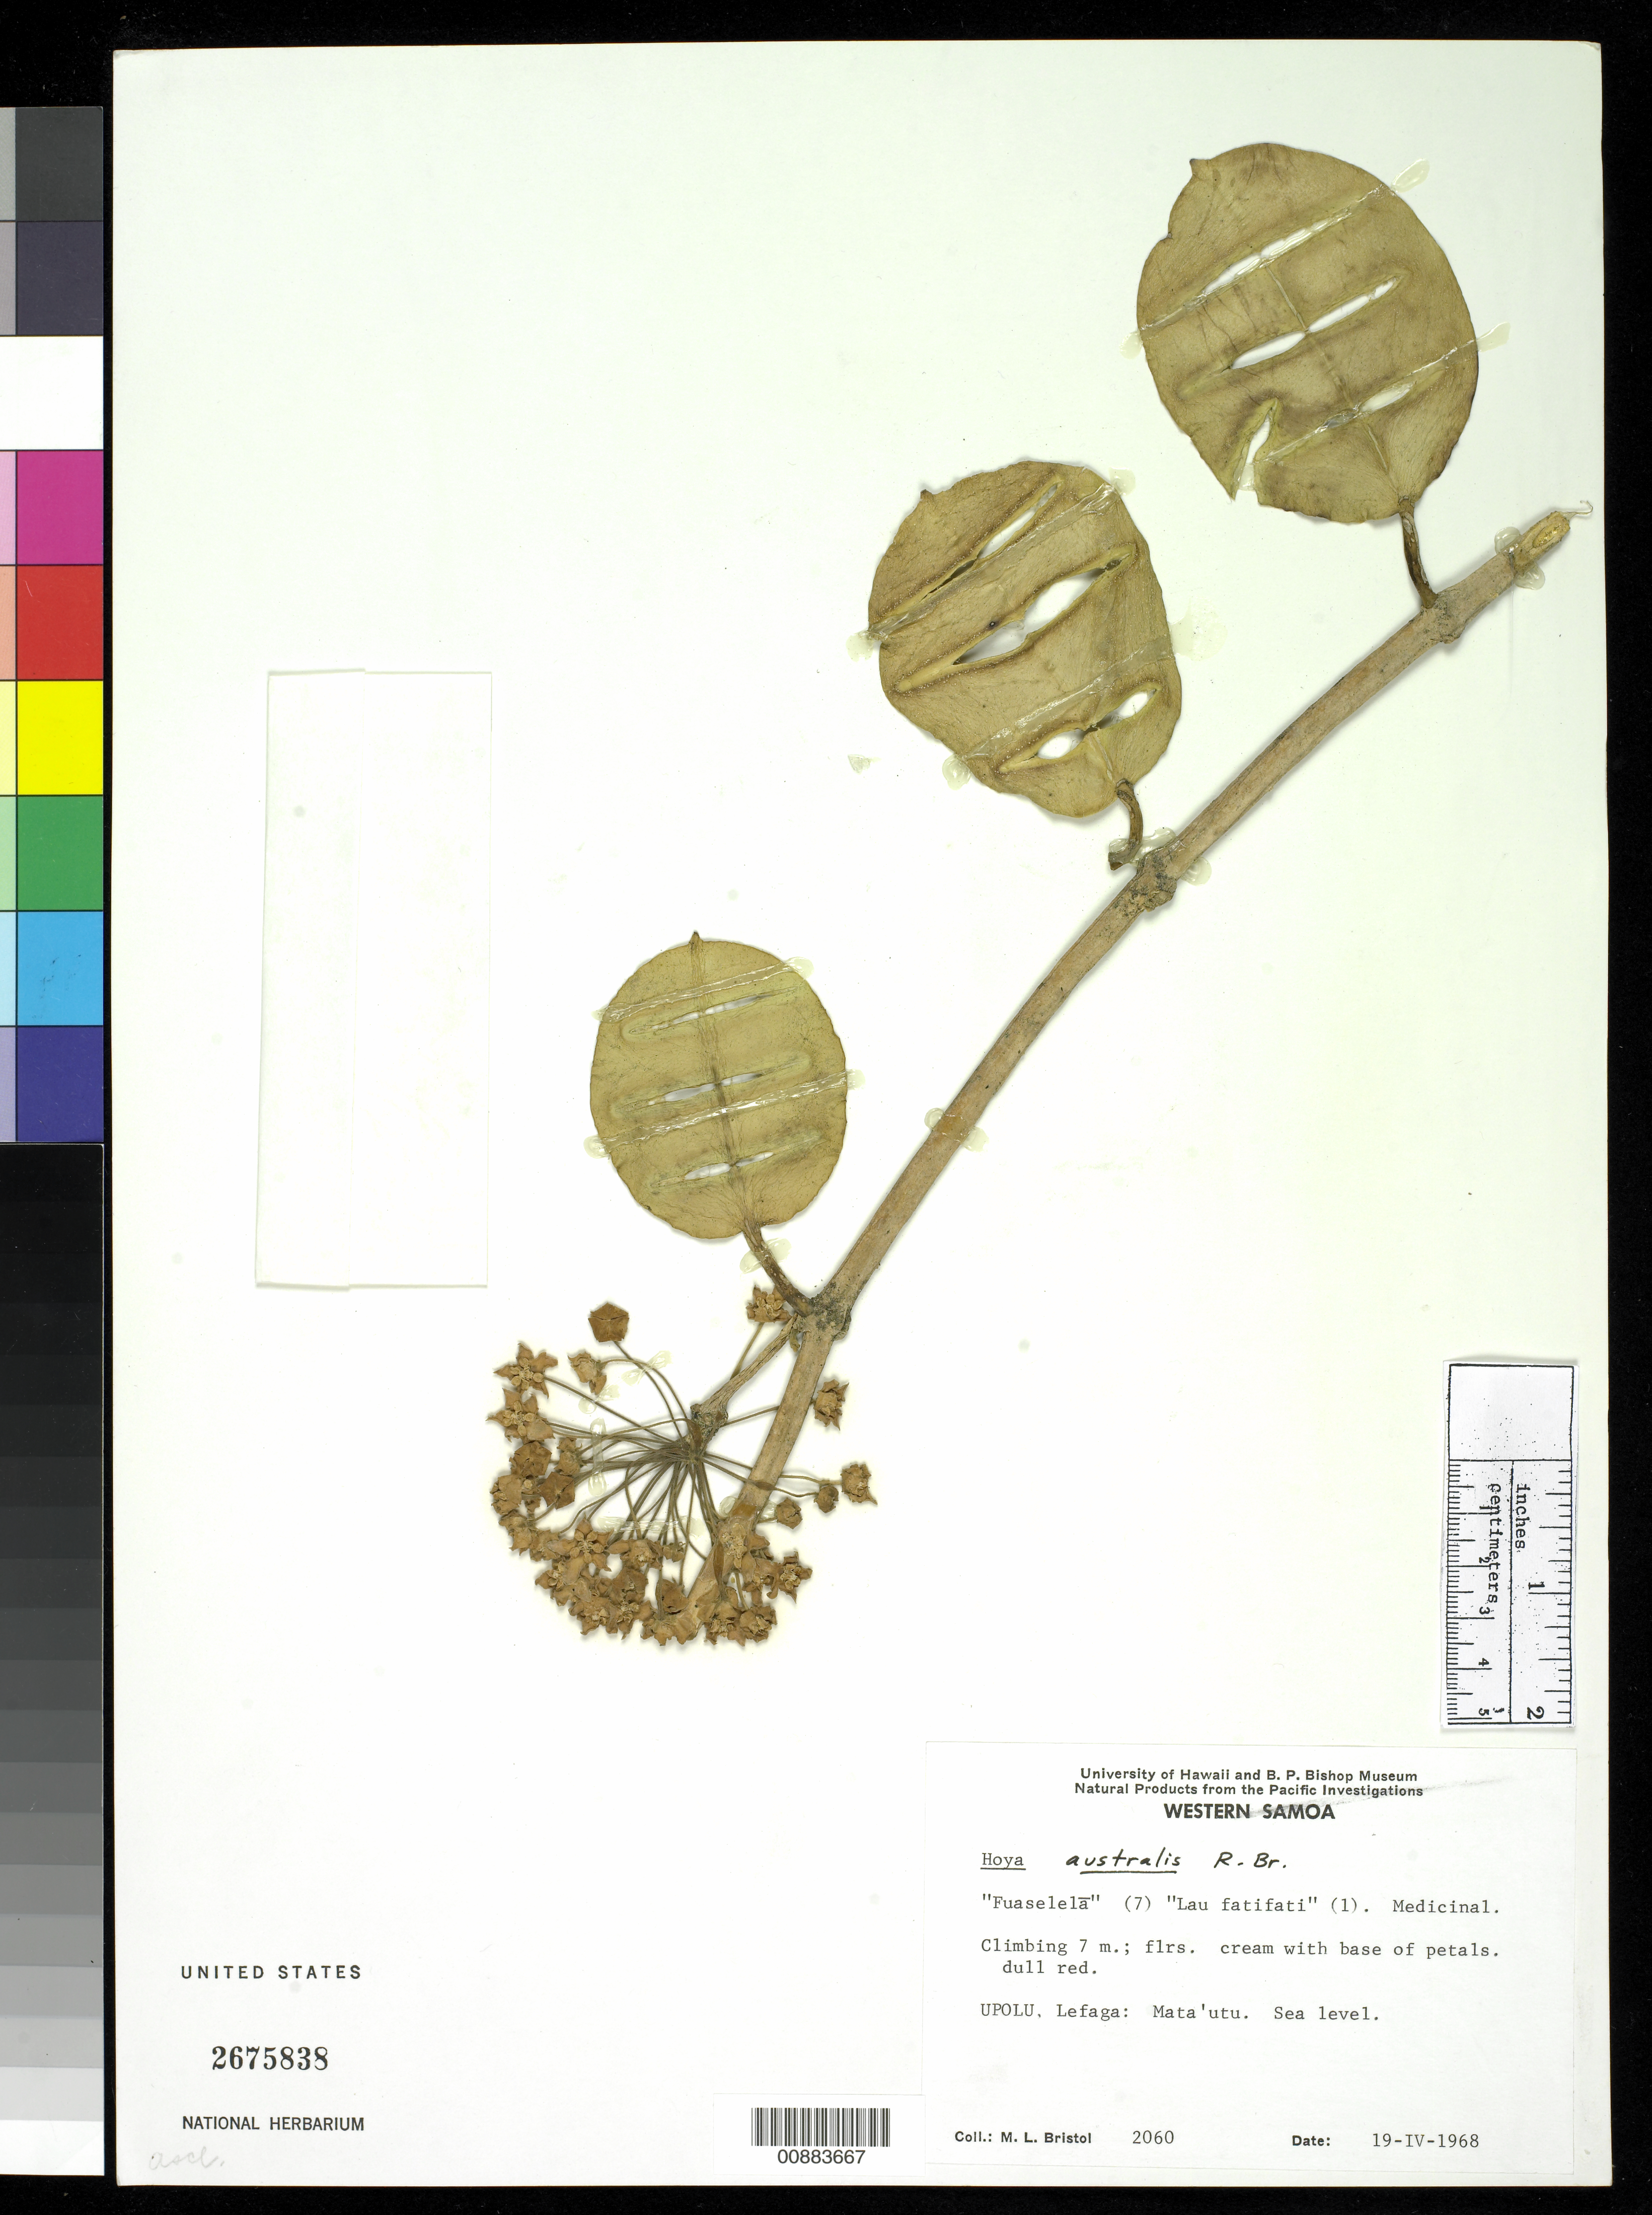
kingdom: Plantae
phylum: Tracheophyta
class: Magnoliopsida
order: Gentianales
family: Apocynaceae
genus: Hoya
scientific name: Hoya australis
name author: R. Br. ex J. Traill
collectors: M. L. Bristol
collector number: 2060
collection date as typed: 19 Apr 1968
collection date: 1968-04-19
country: Samoa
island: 'Upolu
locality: Upolu, Lefaga: Mata'utu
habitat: climbing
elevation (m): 0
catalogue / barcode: US 2675838